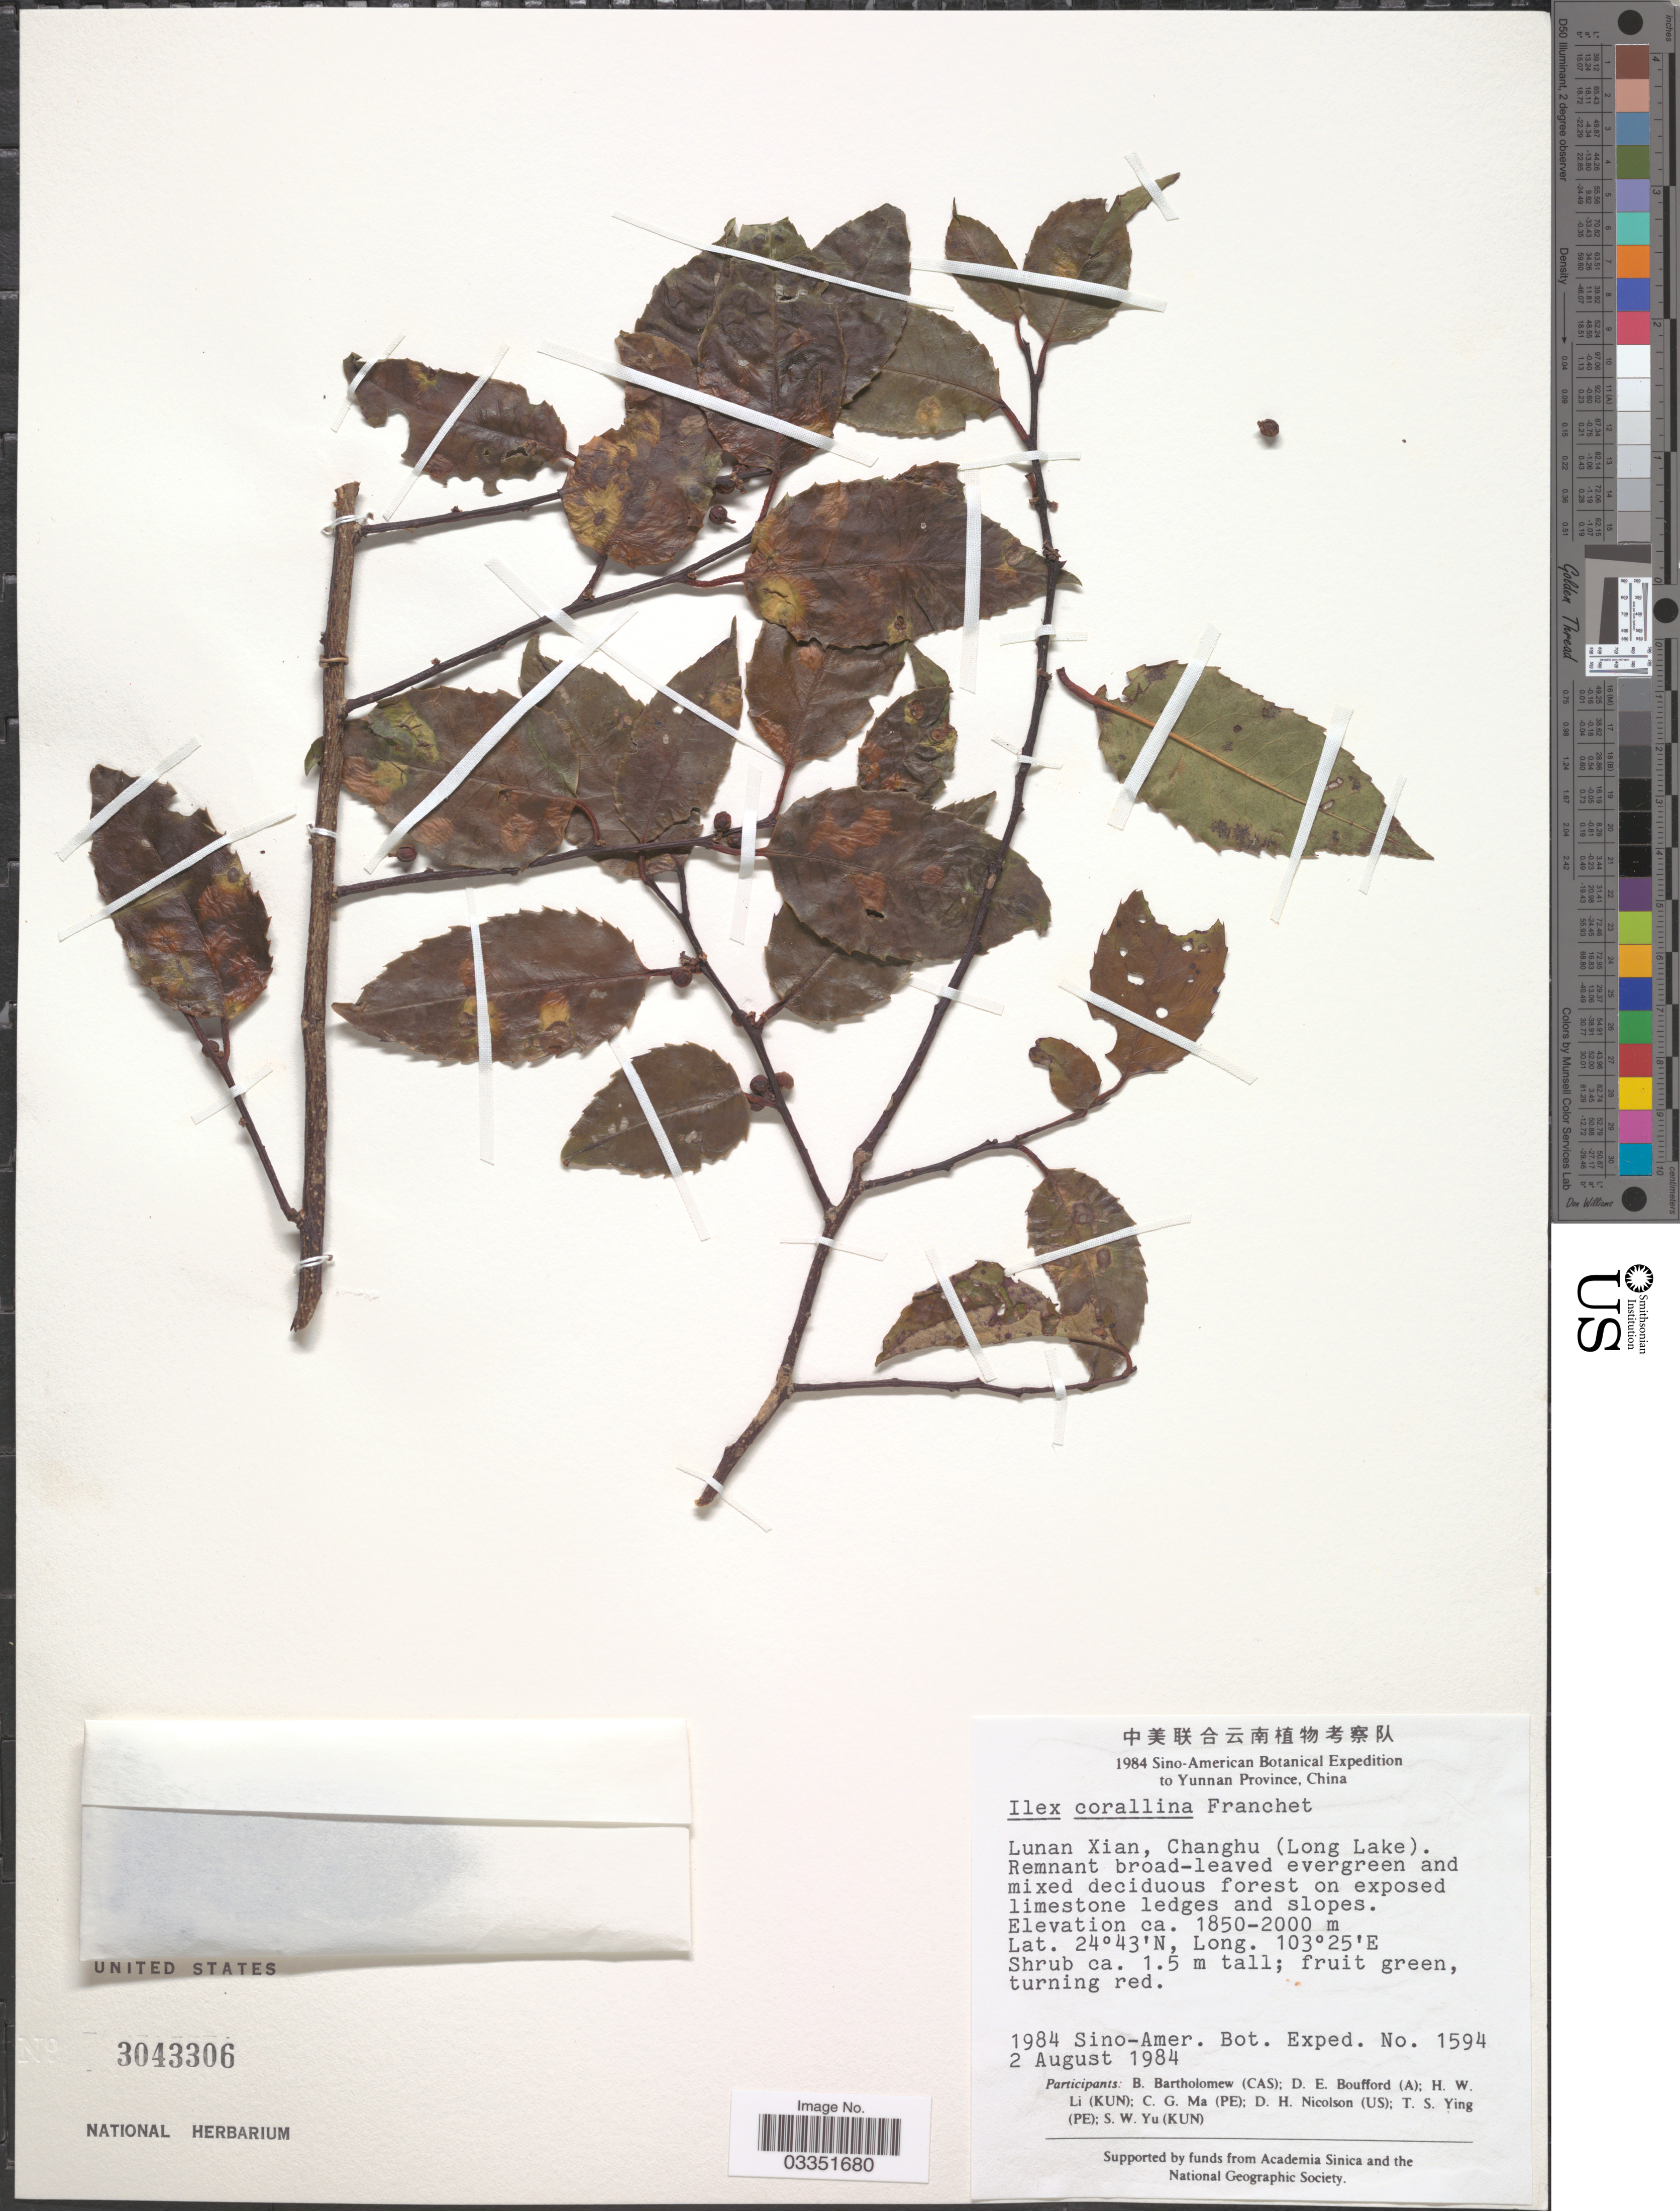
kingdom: Plantae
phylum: Tracheophyta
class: Magnoliopsida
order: Aquifoliales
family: Aquifoliaceae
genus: Ilex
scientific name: Ilex corallina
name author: Franch.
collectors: Sino-Amer. Bot. Exped. 1984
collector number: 1594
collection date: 1984-08-02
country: China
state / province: Yunnan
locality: Lunan Xian, Changhu (Long Lake).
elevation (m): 1850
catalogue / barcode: US 3043306